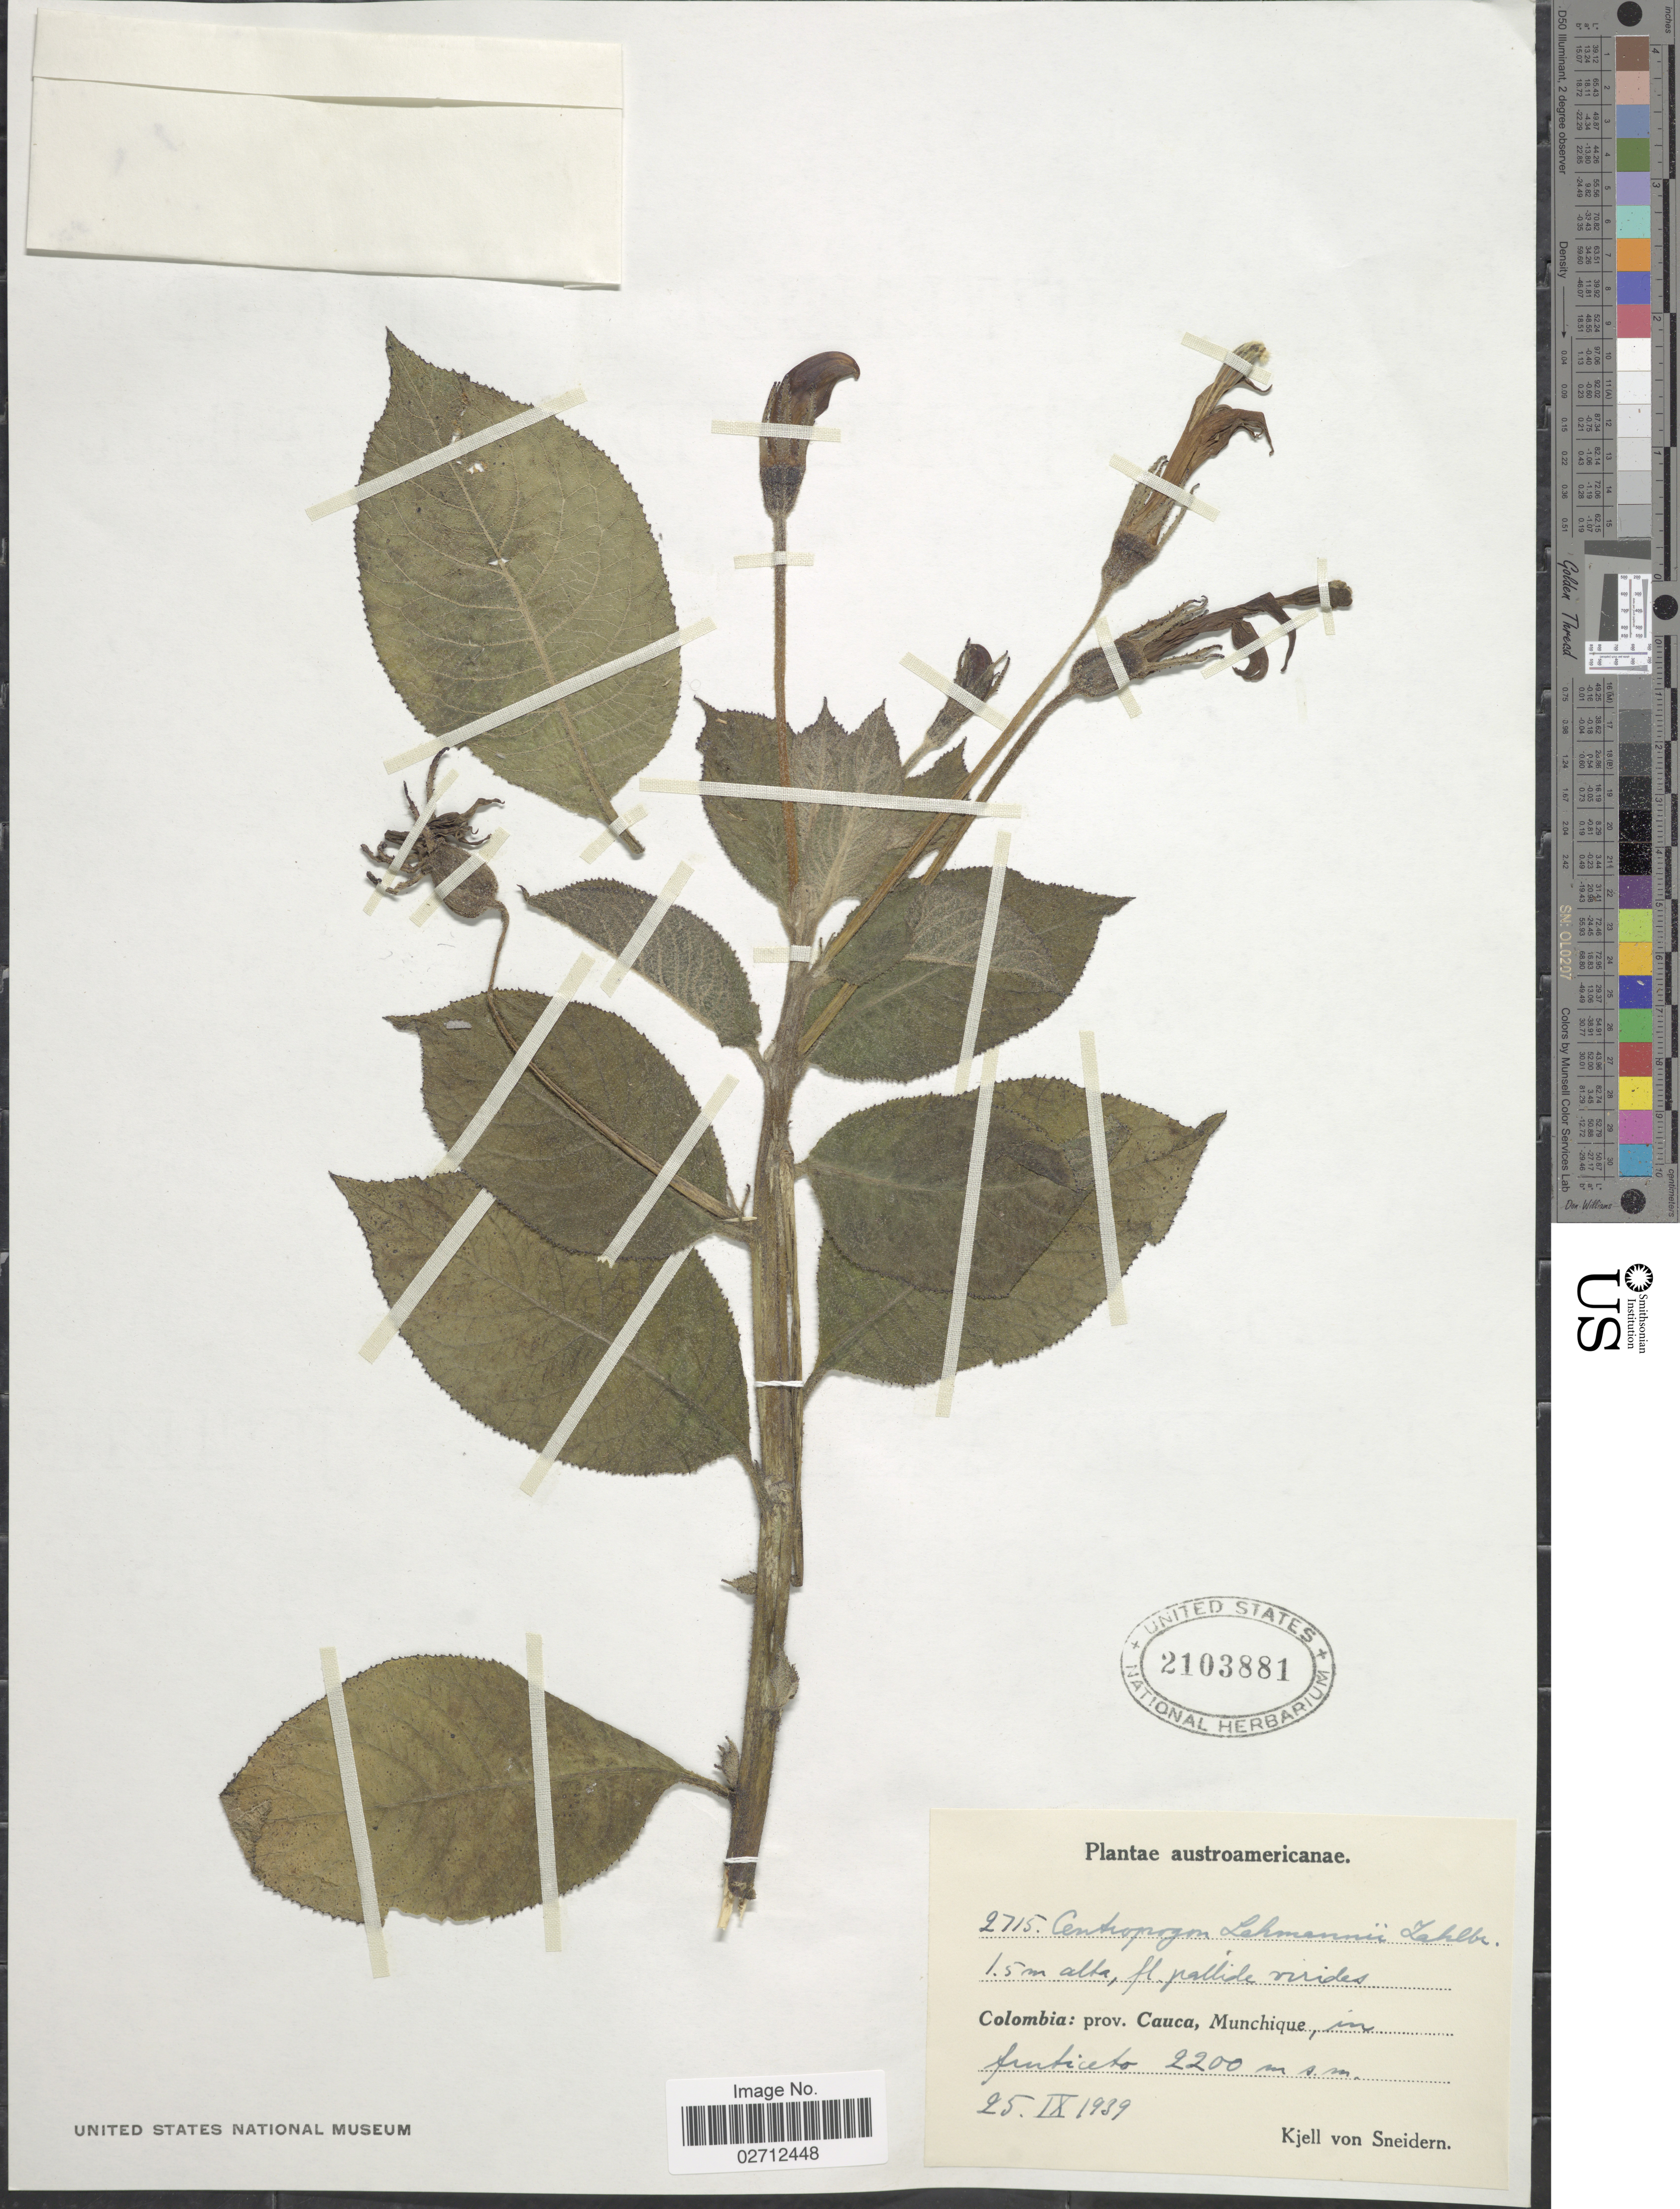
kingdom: Plantae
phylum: Tracheophyta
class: Magnoliopsida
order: Asterales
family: Campanulaceae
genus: Centropogon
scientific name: Centropogon lehmannii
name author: Zahlbr.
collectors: K. von Sneidern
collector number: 2715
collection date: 1939-09-25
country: Colombia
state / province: Cauca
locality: Munchique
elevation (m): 2200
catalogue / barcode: US 2103881